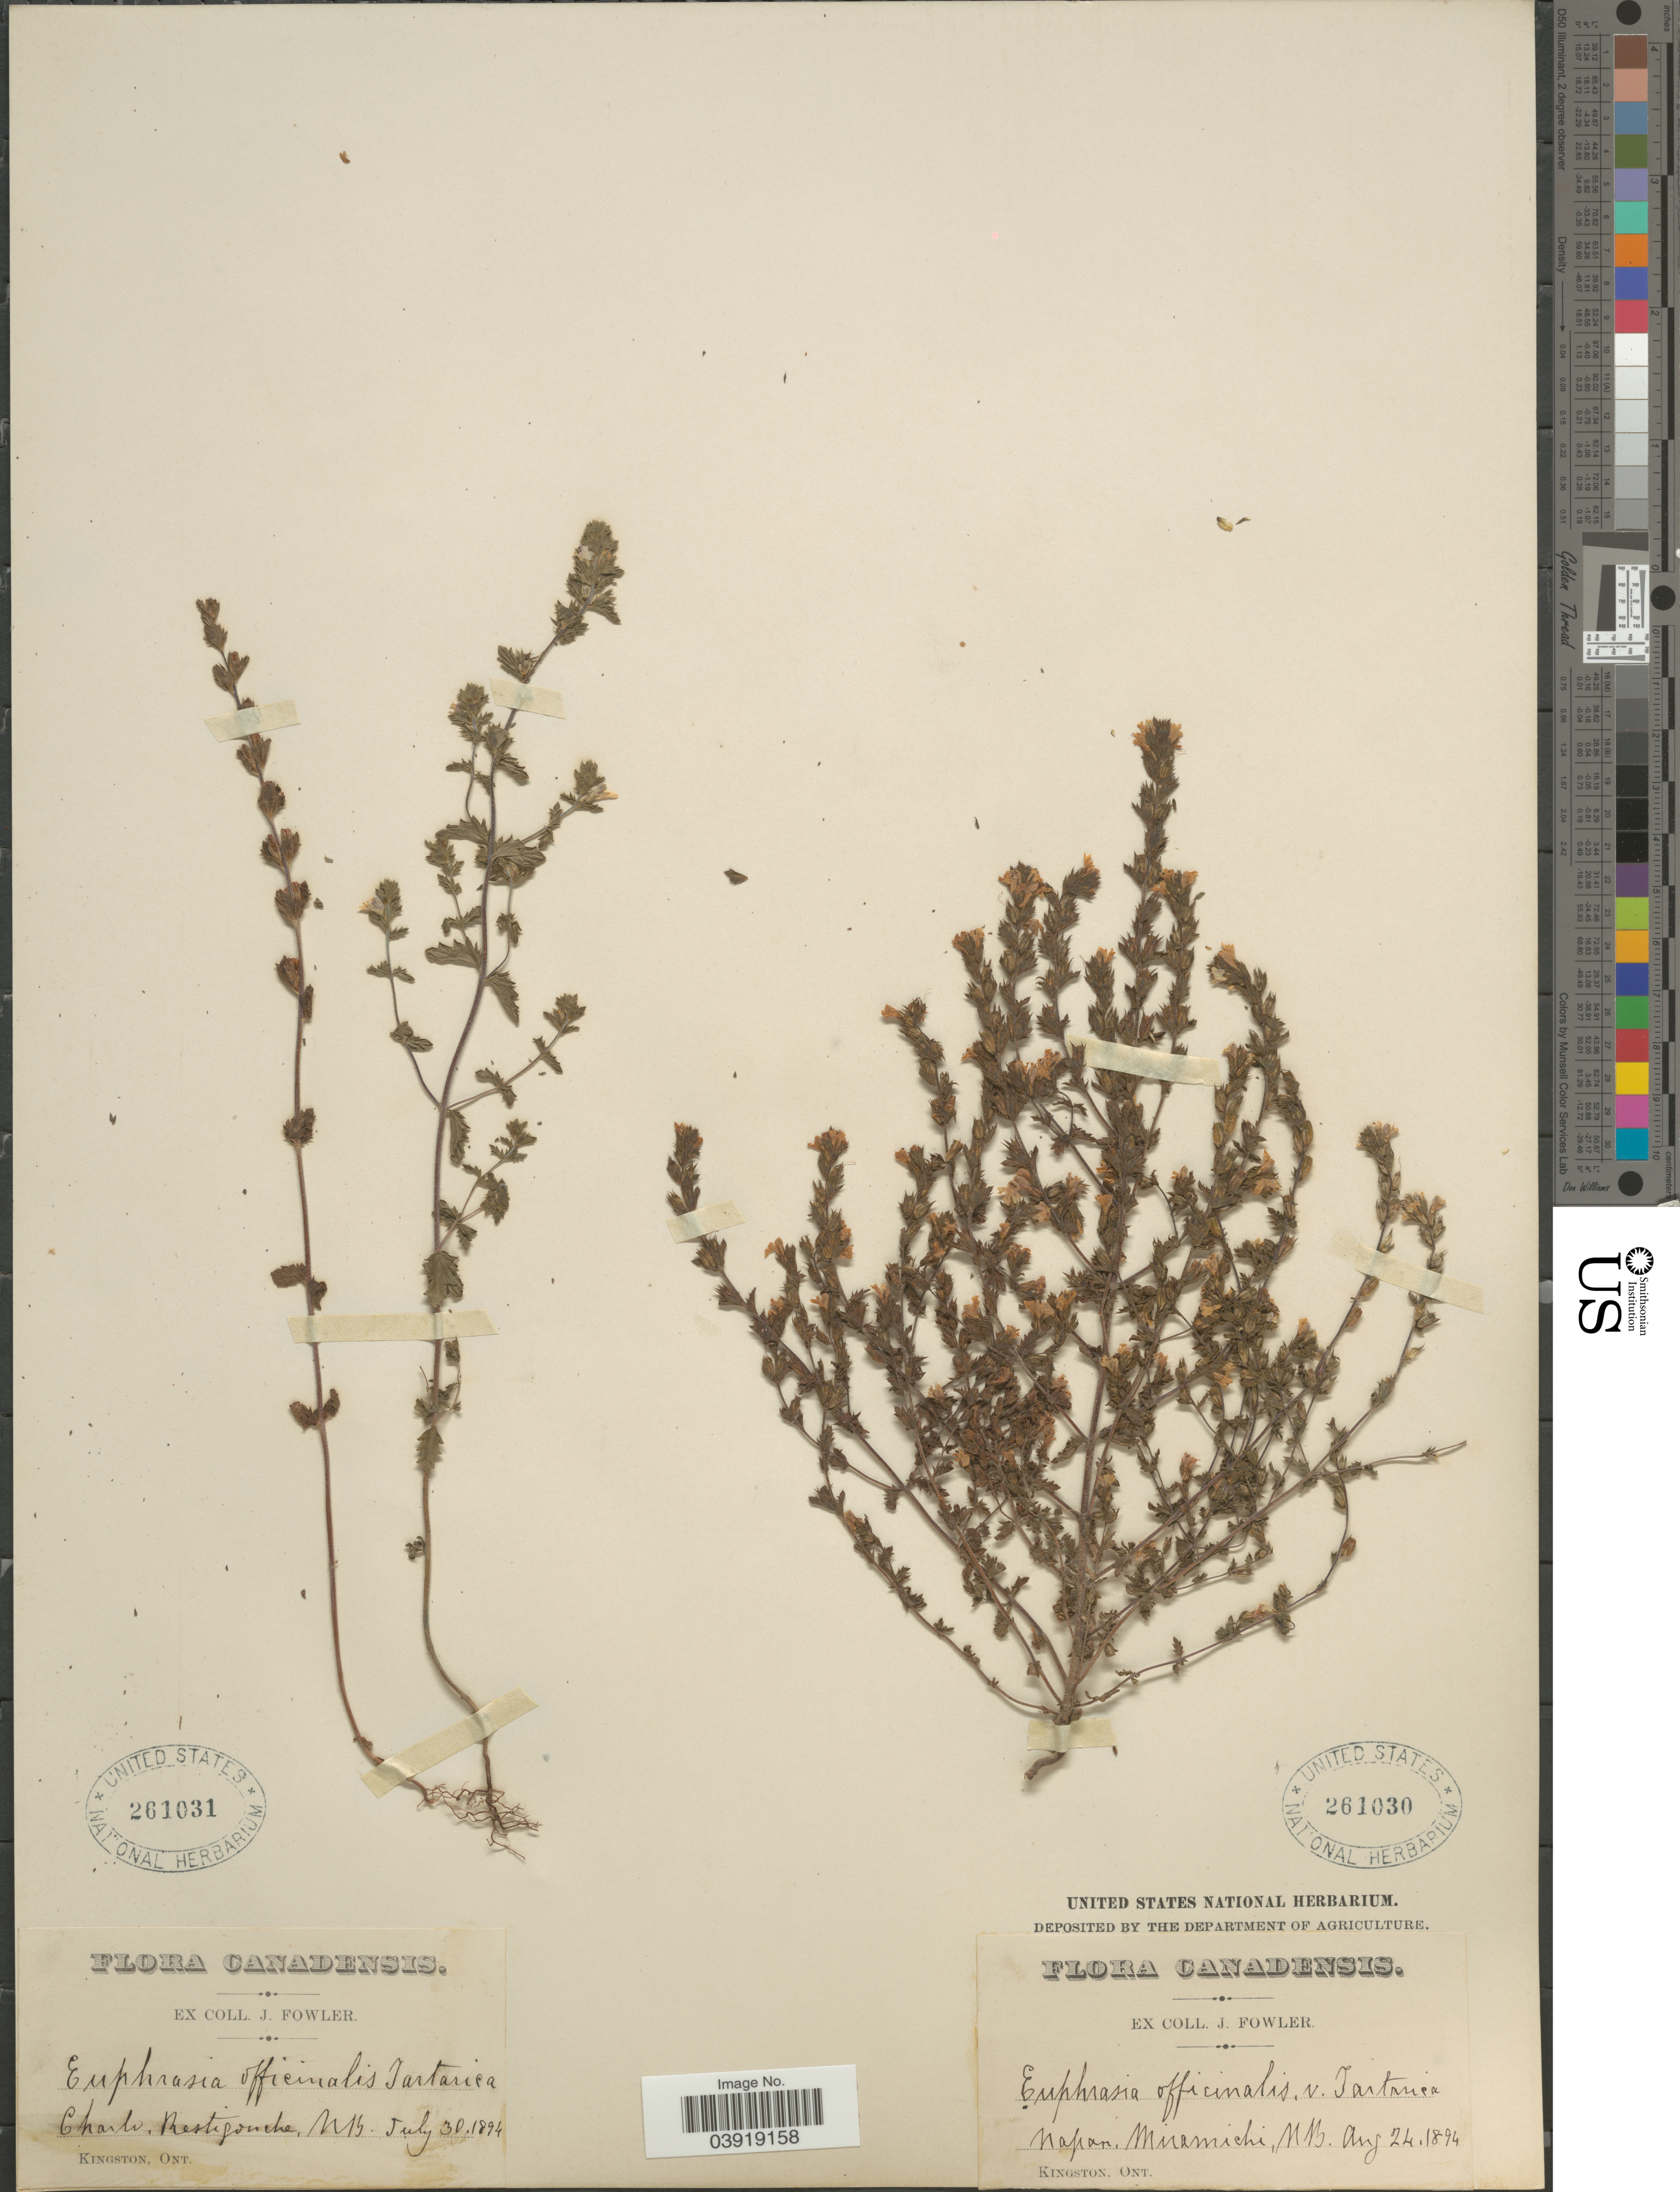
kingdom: Plantae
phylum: Tracheophyta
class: Magnoliopsida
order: Lamiales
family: Orobanchaceae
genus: Euphrasia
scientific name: Euphrasia sp.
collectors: J. Fowler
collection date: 1894-07-30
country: Canada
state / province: New Brunswick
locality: Charlo. Restigouche.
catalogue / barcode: US 261031-2